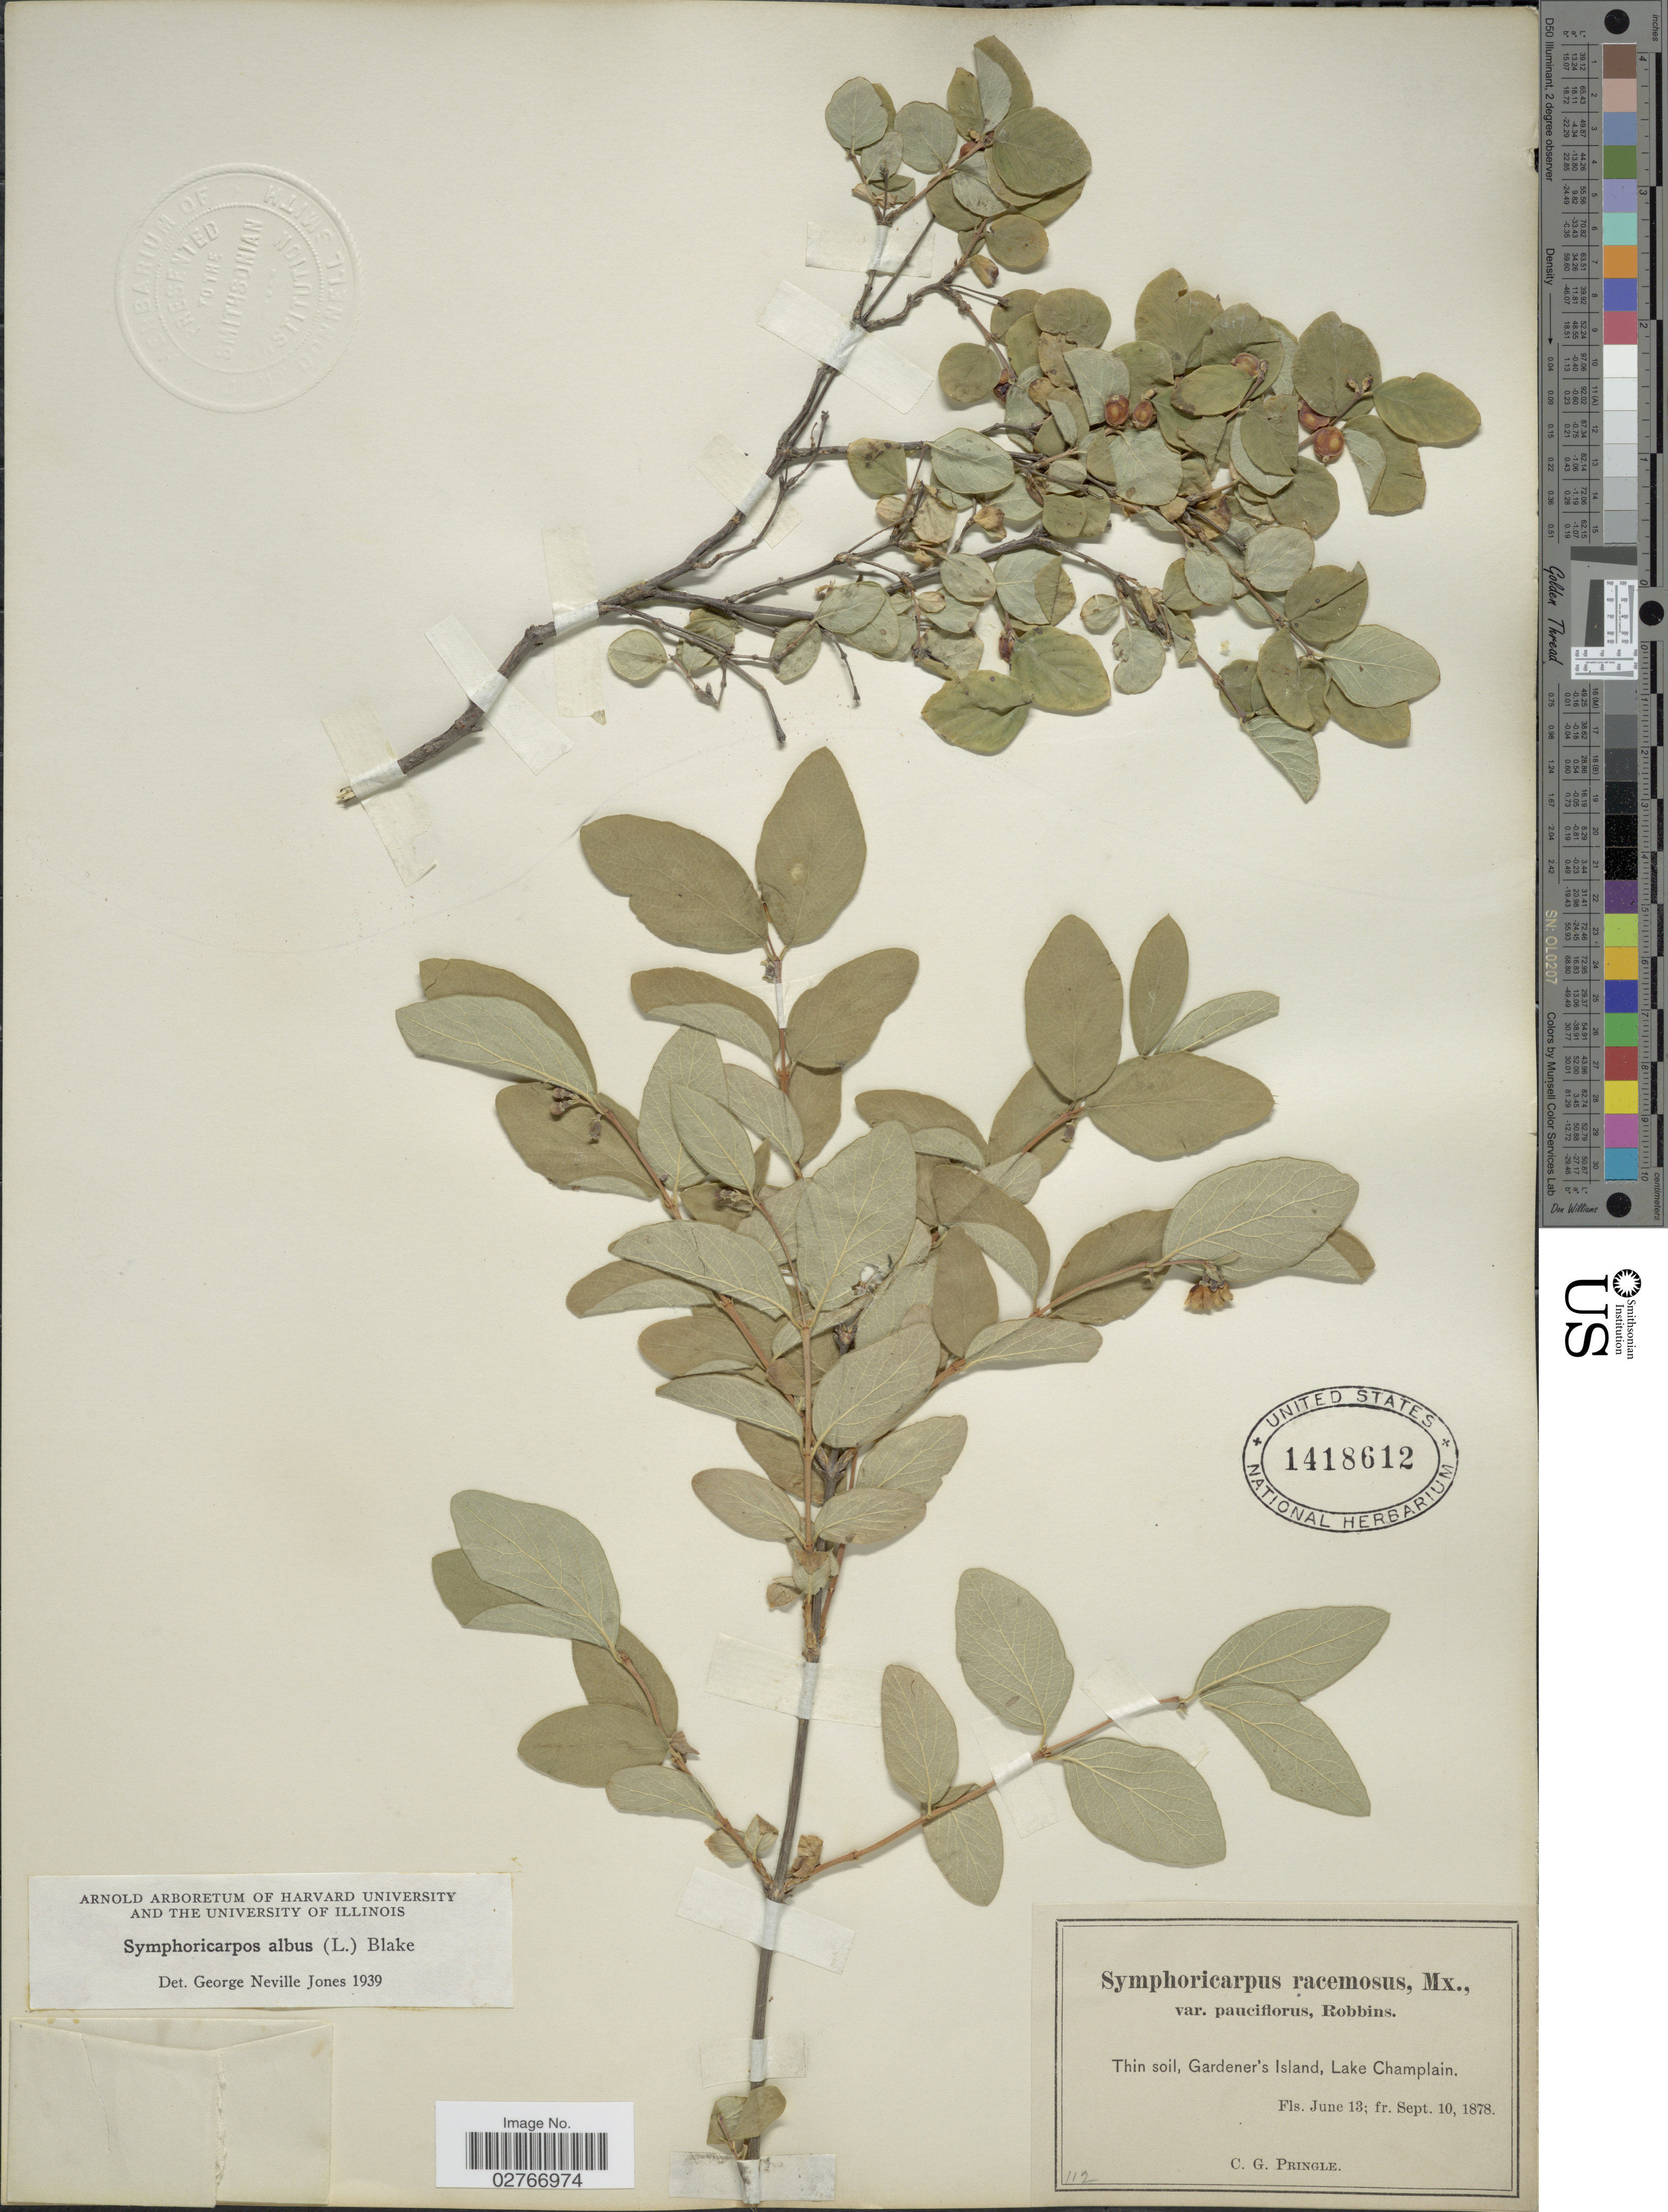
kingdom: Plantae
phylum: Tracheophyta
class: Magnoliopsida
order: Dipsacales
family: Caprifoliaceae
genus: Symphoricarpos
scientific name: Symphoricarpos albus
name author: (L.) S.F. Blake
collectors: C. G. Pringle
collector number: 112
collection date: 1878-06-13/1878-09-10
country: United States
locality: Gardener's Island, Lake Champlain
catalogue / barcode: US 1418612